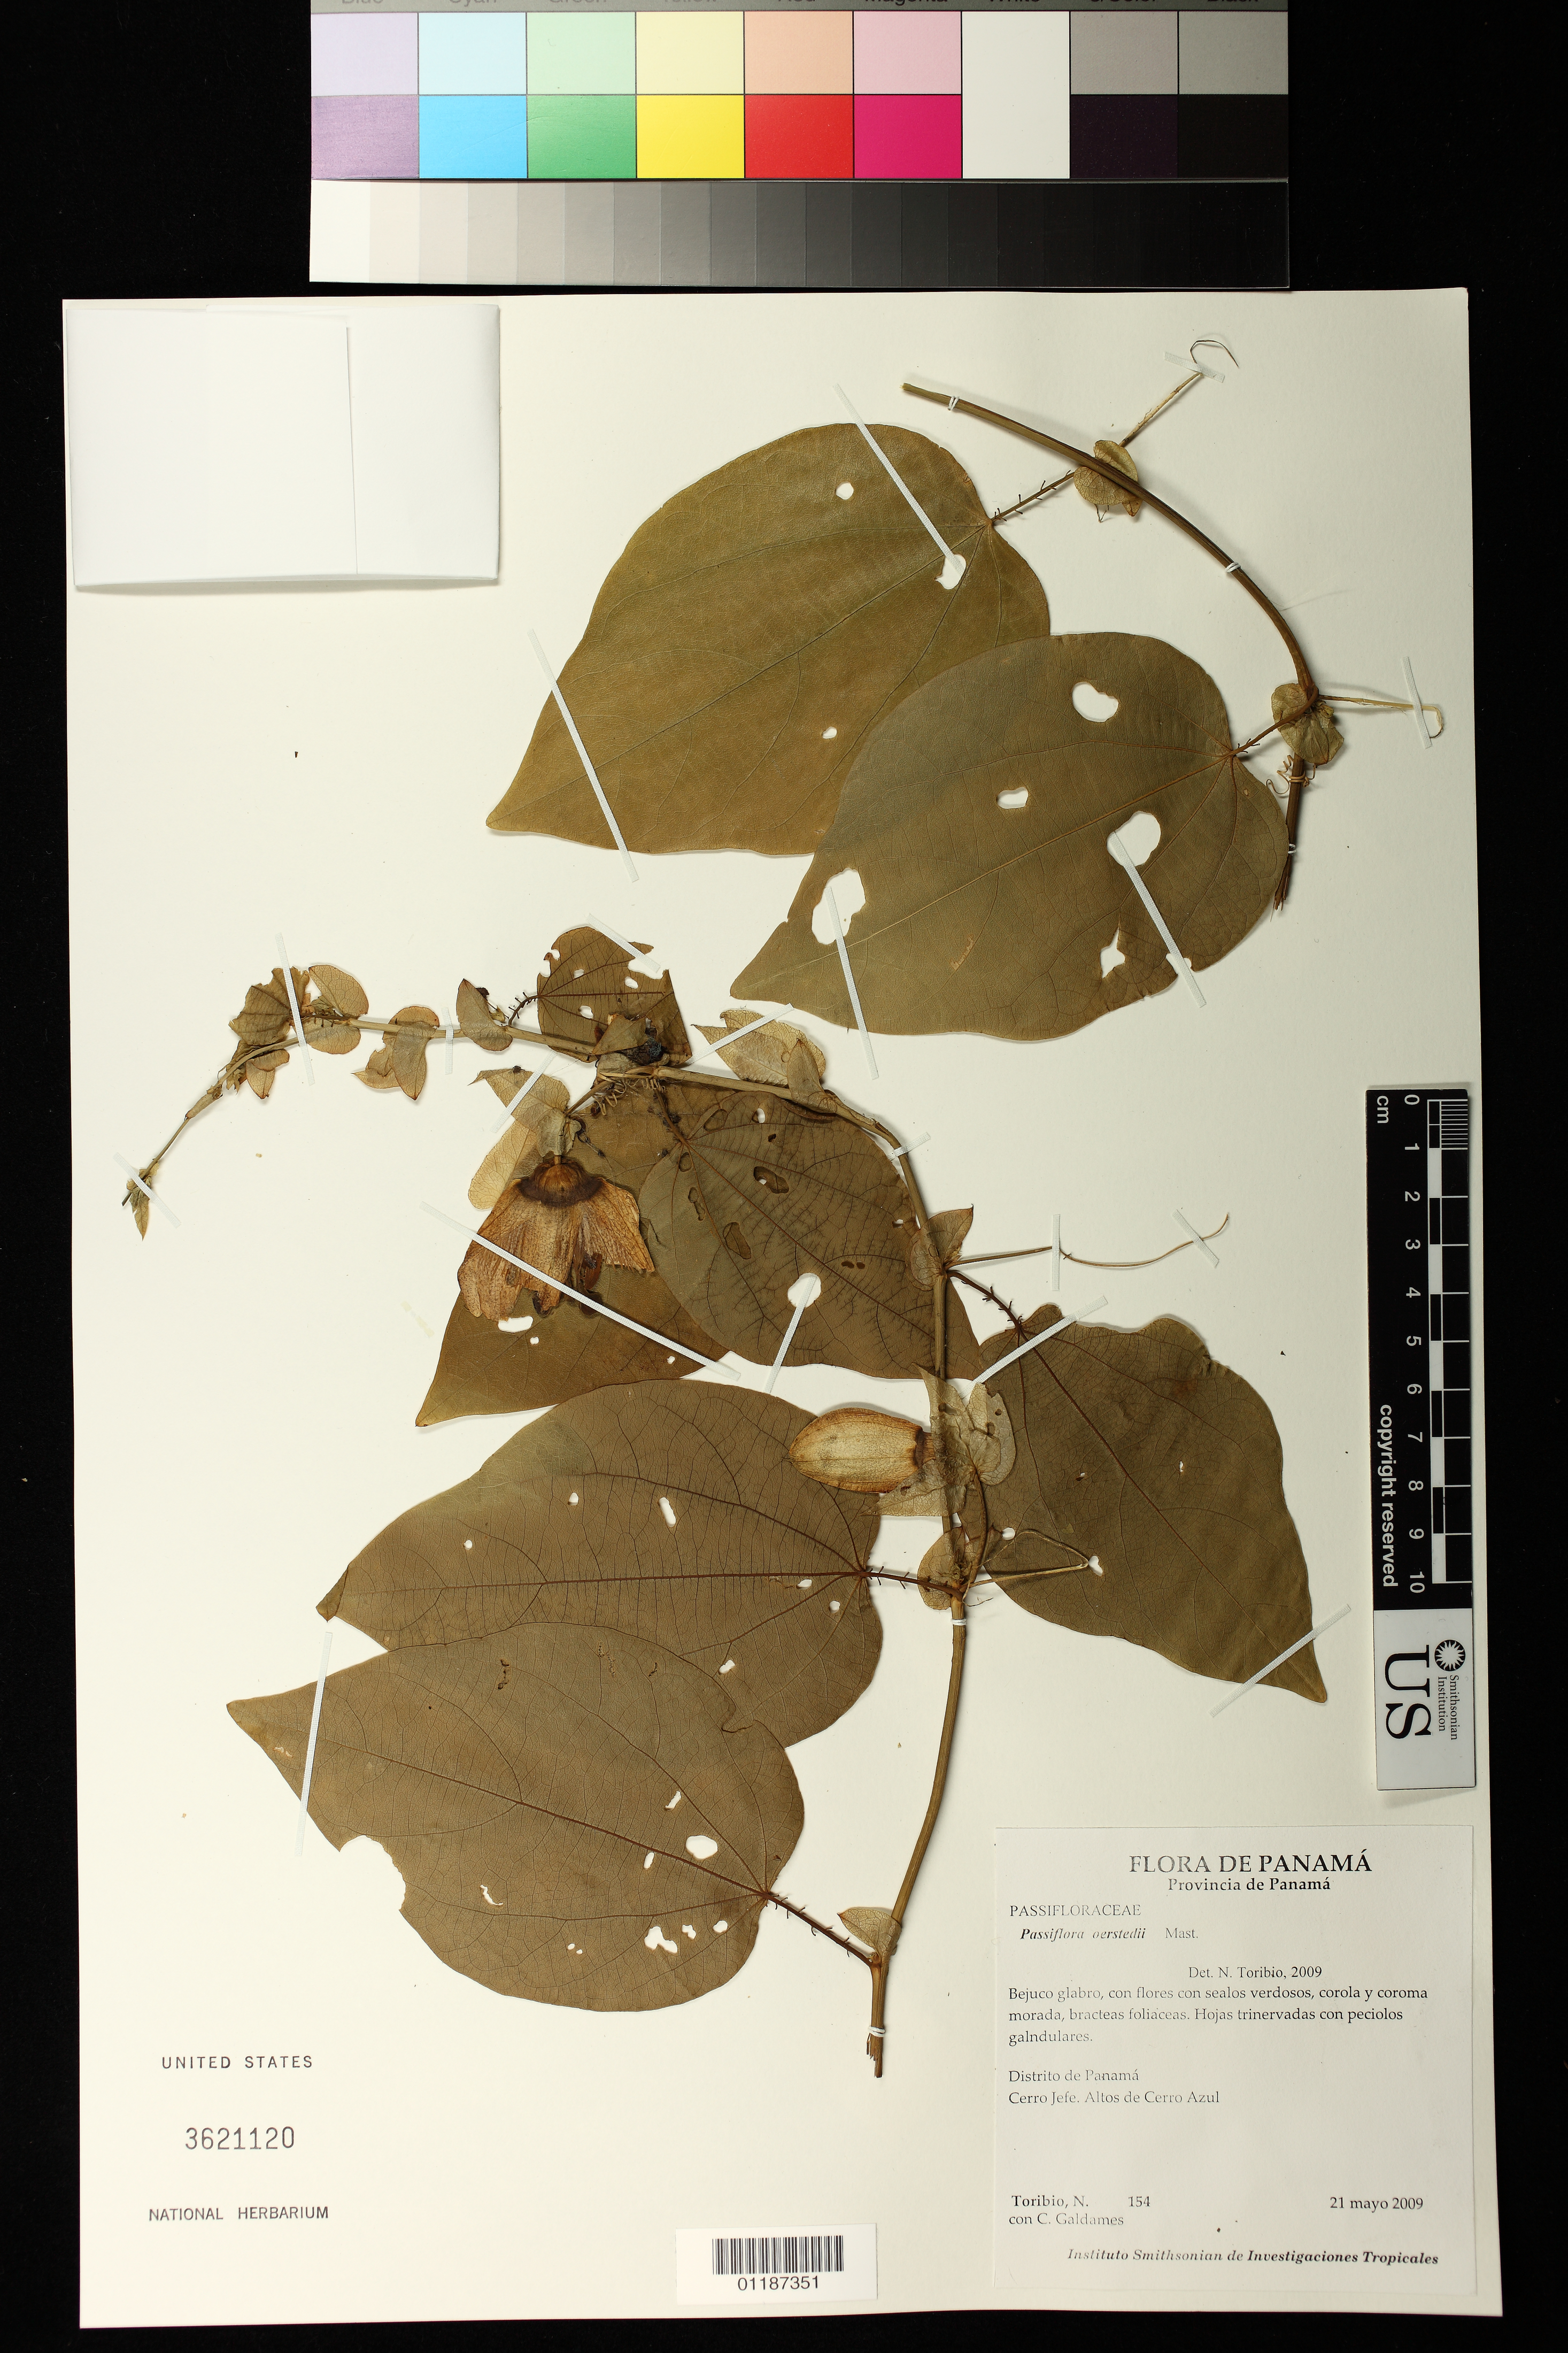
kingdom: Plantae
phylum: Tracheophyta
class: Magnoliopsida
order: Malpighiales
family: Passifloraceae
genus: Passiflora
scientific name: Passiflora oerstedii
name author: Mast. in Mart.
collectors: N. Toribio & C. Galdames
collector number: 154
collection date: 2009-05-21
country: Panama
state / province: Panamá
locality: Cerro Jefe, Altos de Cerro Azul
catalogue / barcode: US 3621120